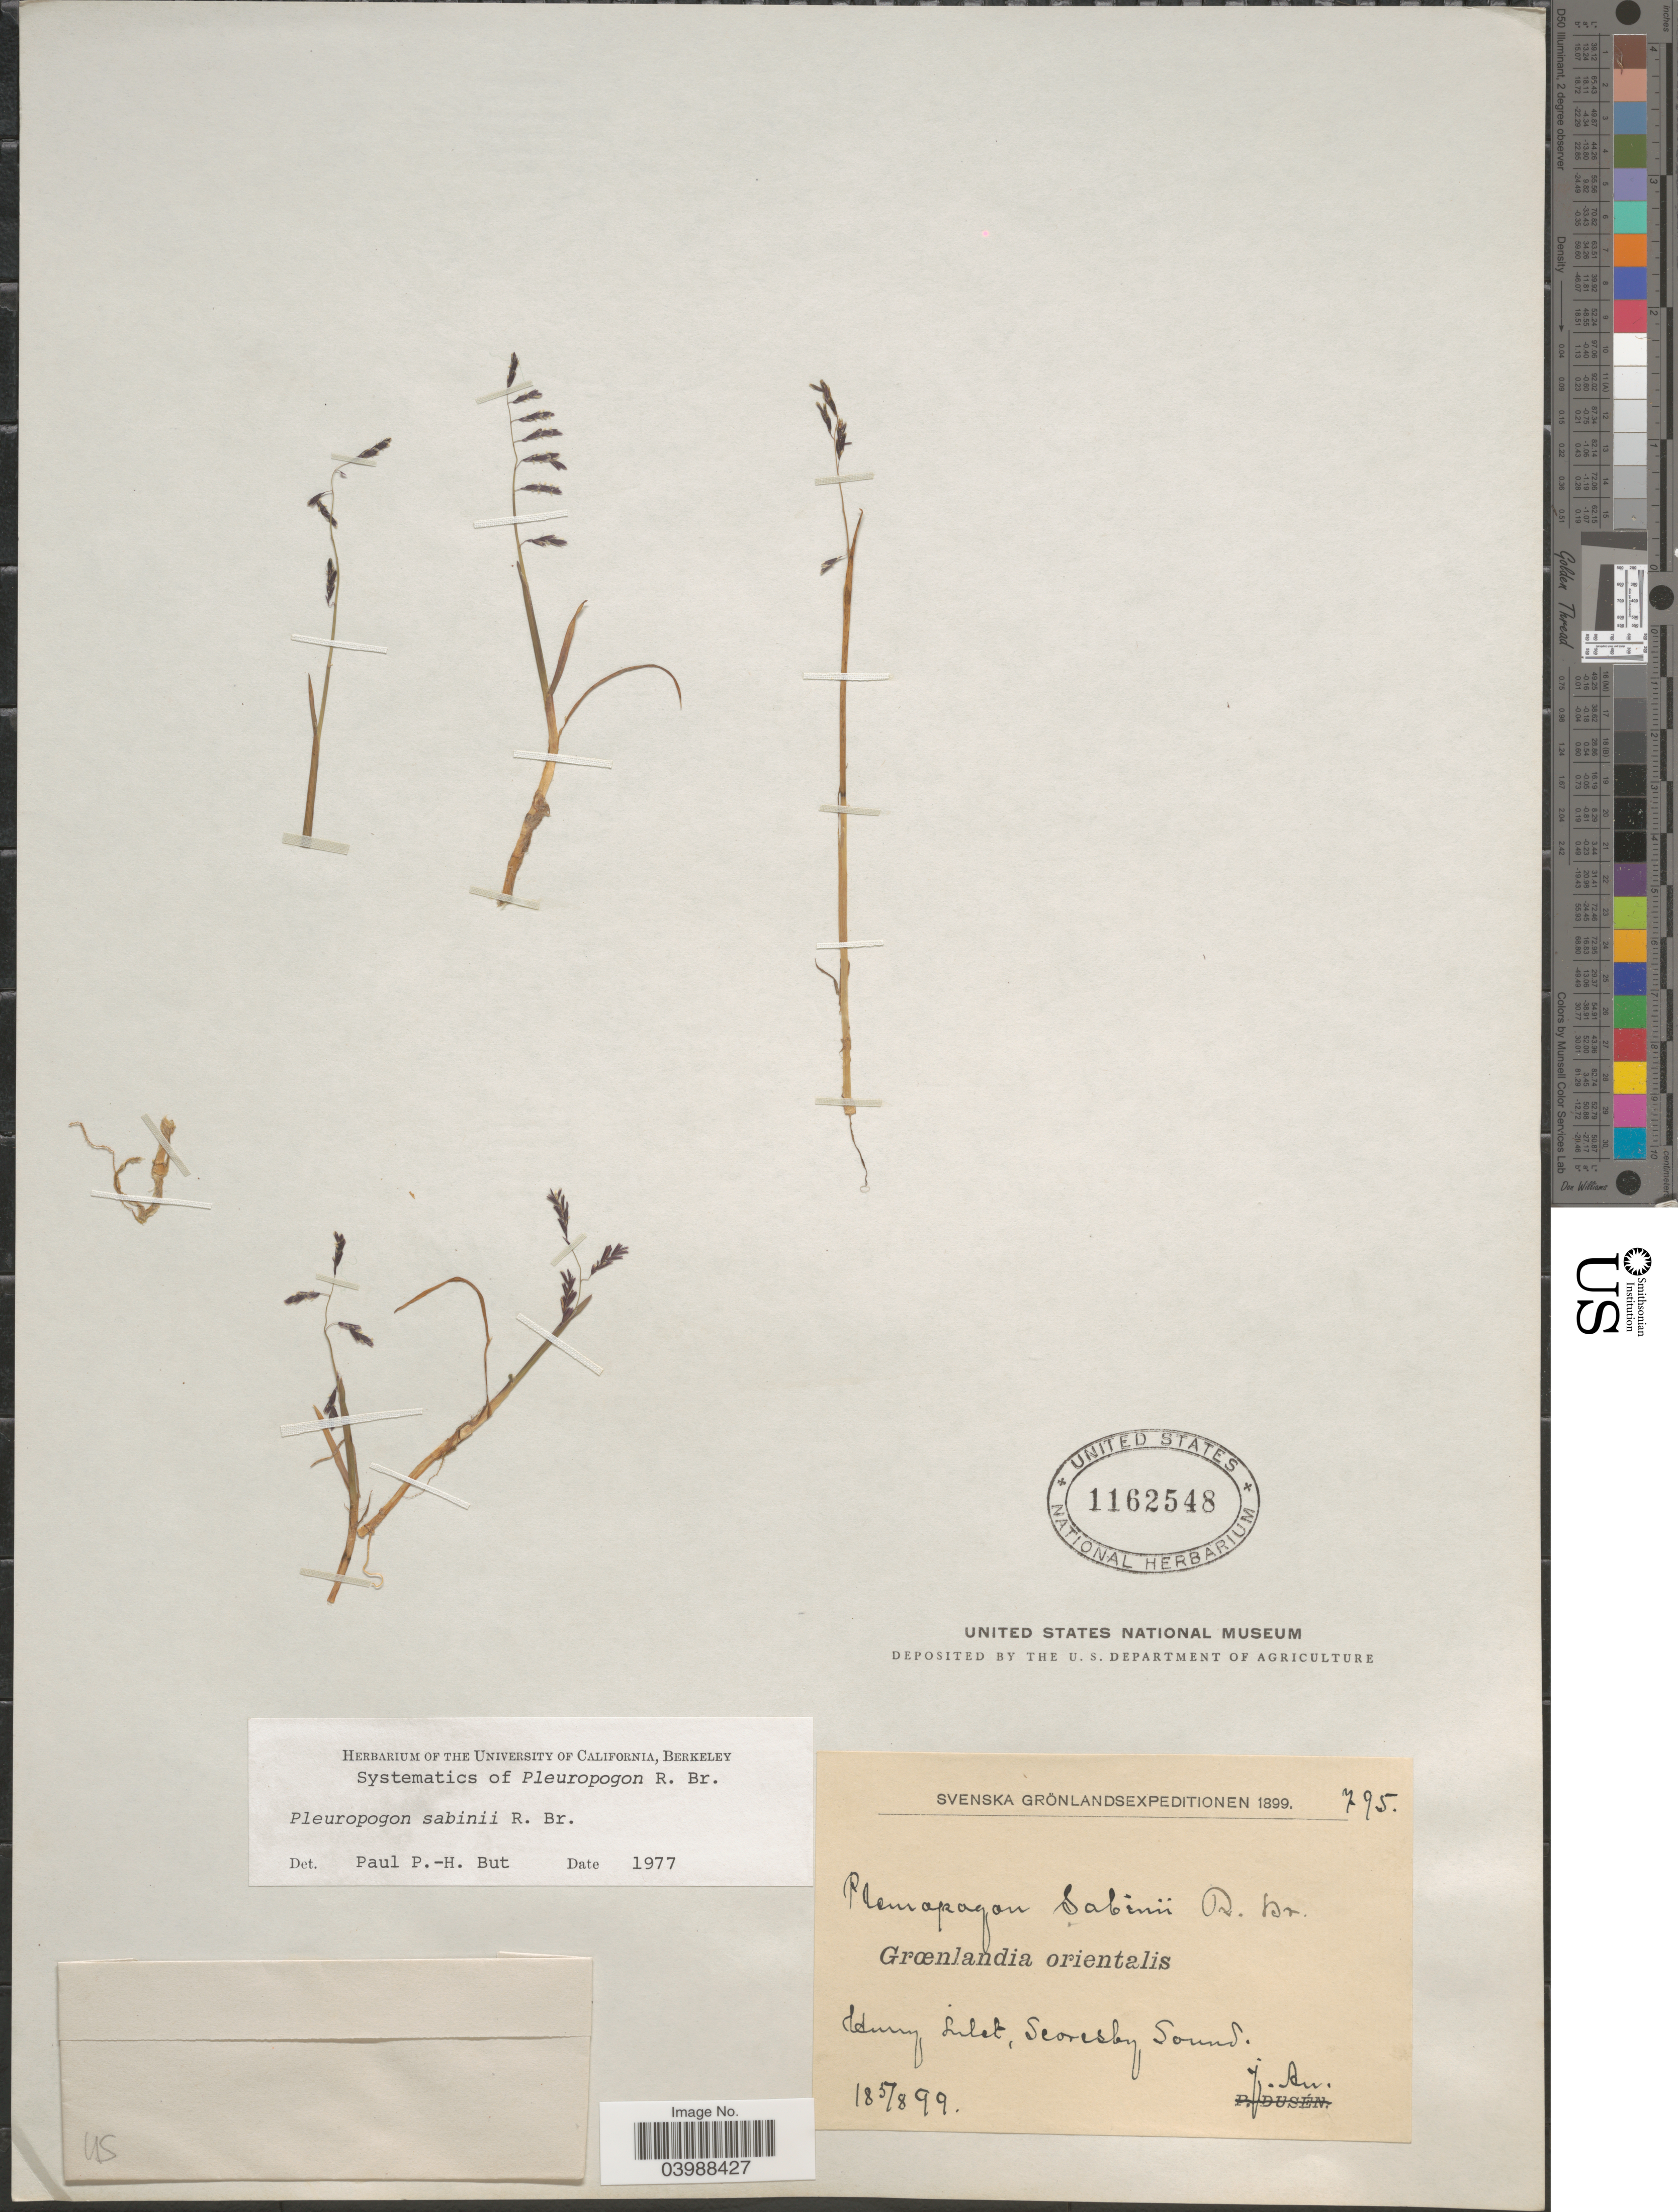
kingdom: Plantae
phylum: Tracheophyta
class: Liliopsida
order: Poales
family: Poaceae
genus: Pleuropogon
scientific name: Pleuropogon sabinei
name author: R. Br.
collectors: An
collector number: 795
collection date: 1899-08-05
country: Greenland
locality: Groenlandia orientalis. Hurry Inlet, Scoresby Sound.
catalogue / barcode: US 1162548